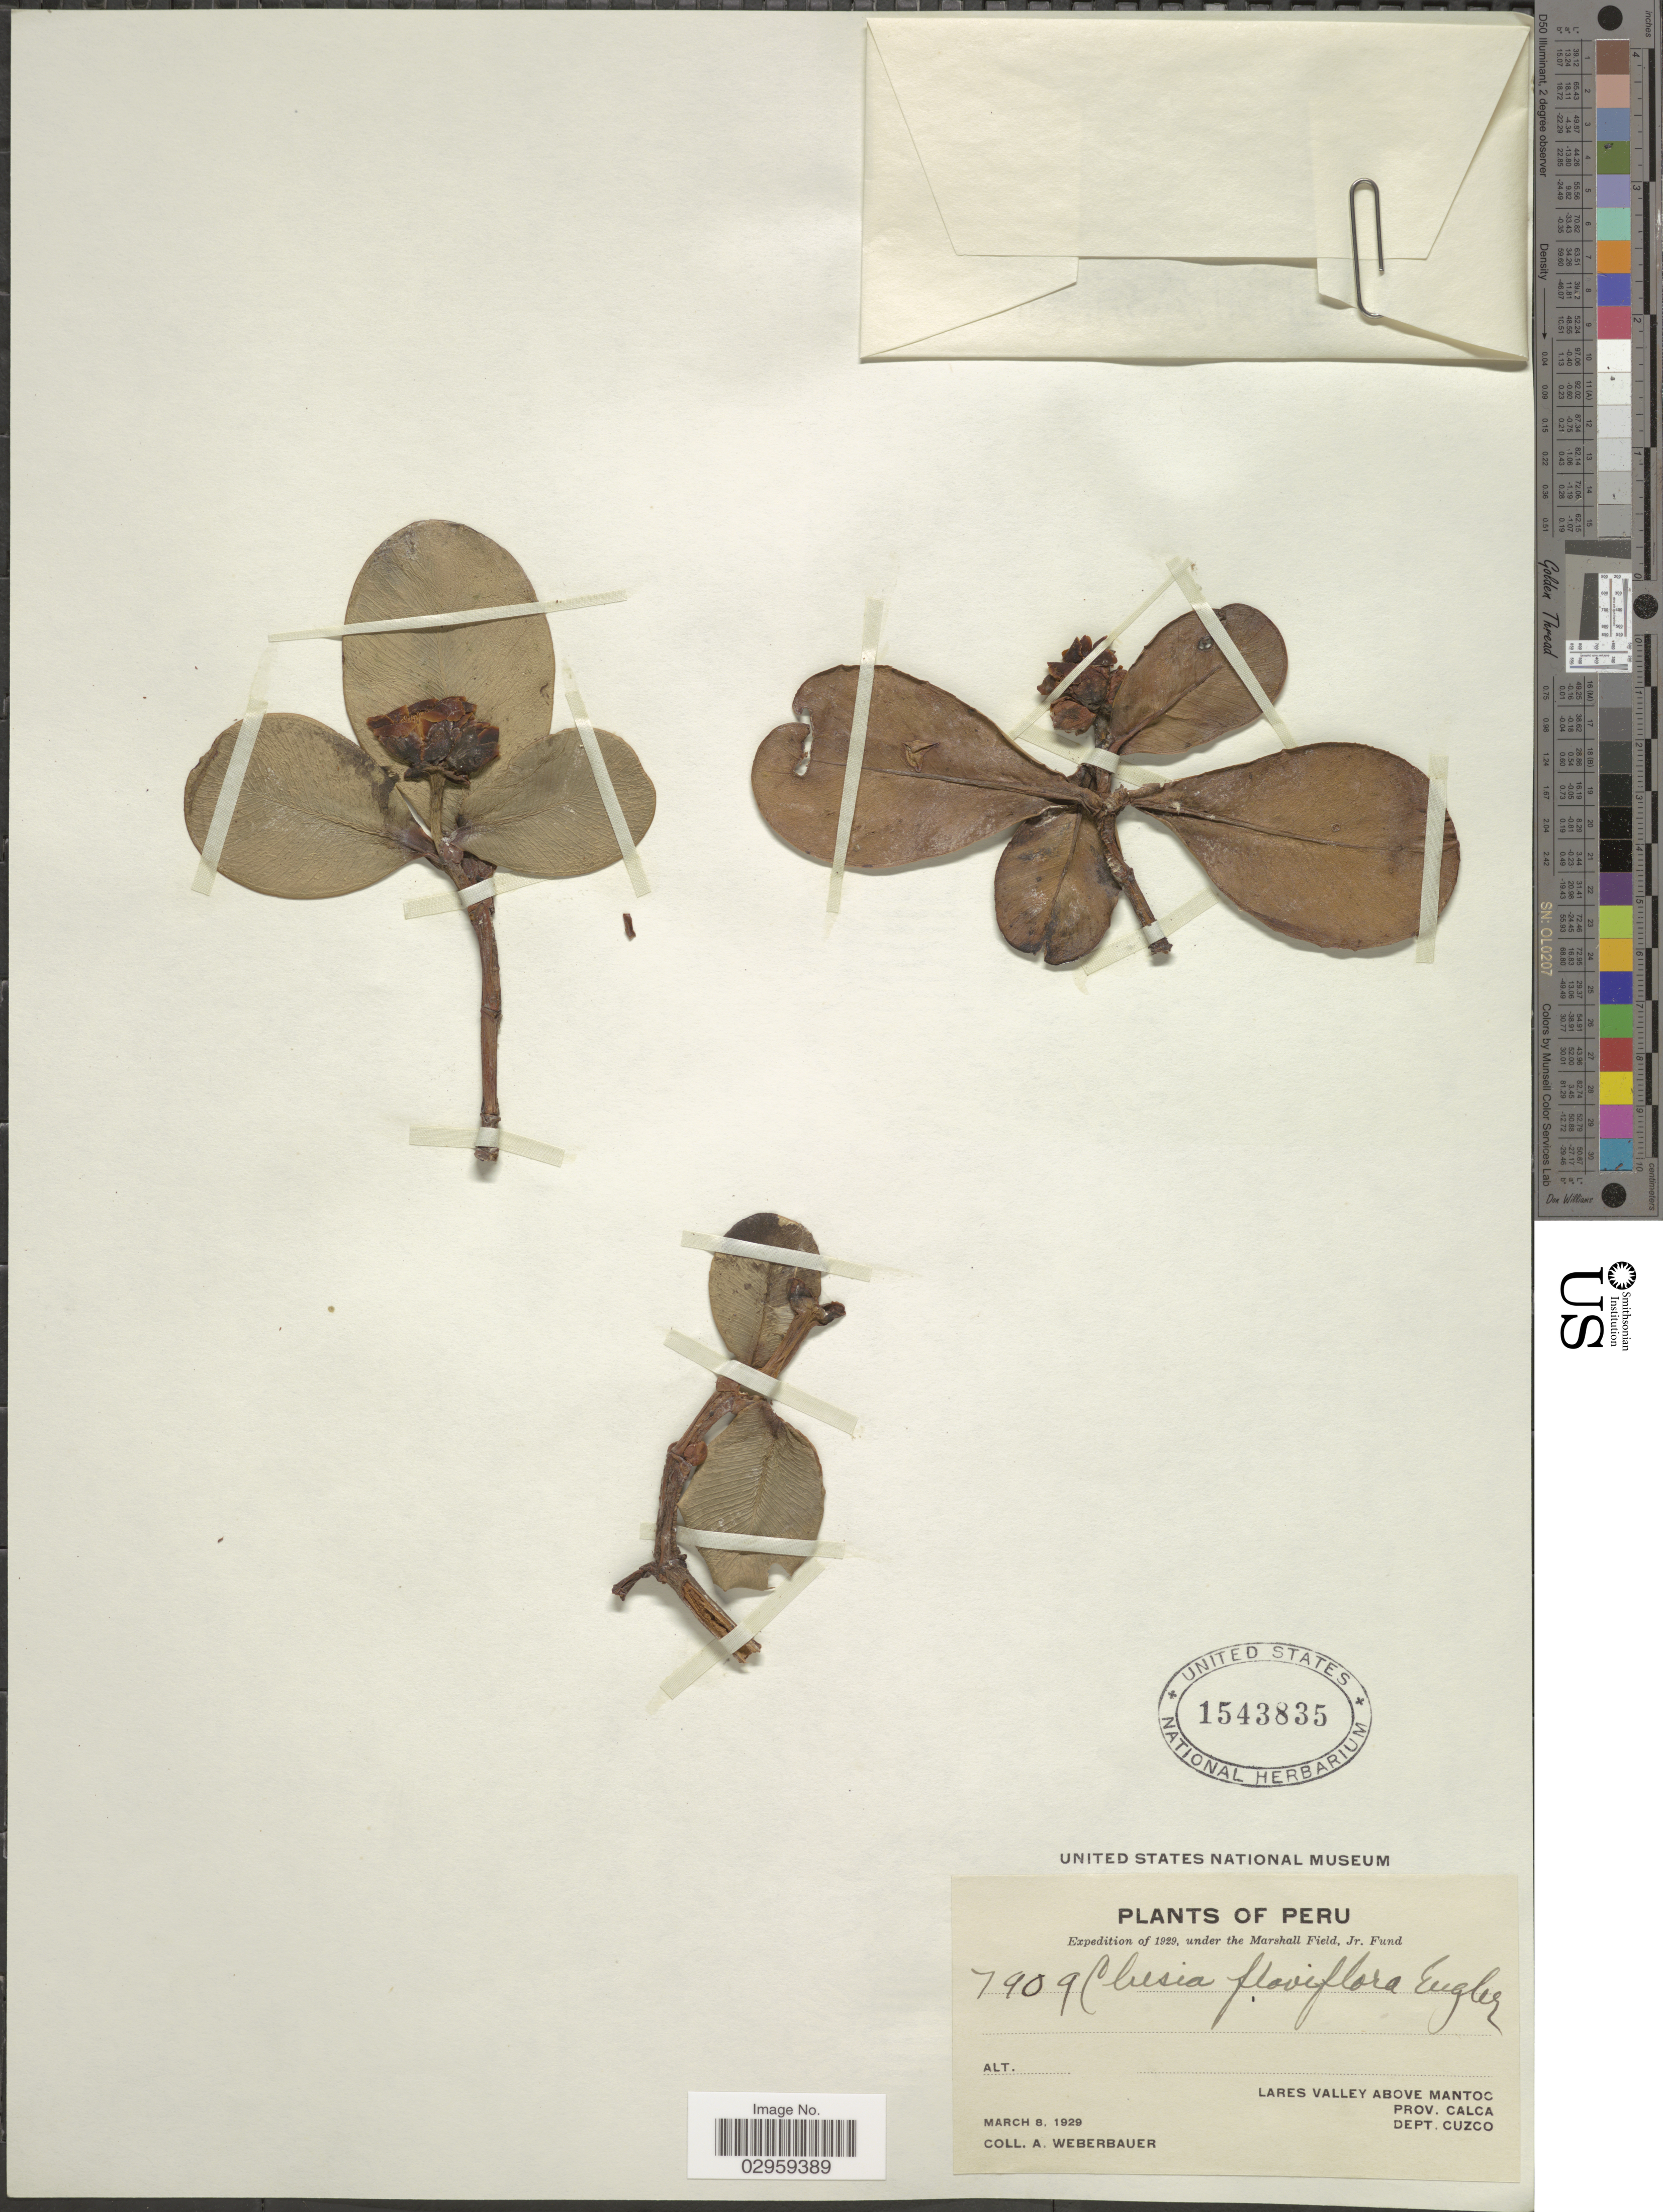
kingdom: Plantae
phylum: Tracheophyta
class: Magnoliopsida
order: Malpighiales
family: Clusiaceae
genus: Clusia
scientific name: Clusia flaviflora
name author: Engl.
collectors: A. Weberbauer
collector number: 7909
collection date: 1929-03-08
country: Peru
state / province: Cusco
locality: Lares Valley above Mantoc. Prov. Calca. Dept. Cuzco.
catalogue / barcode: US 1543835